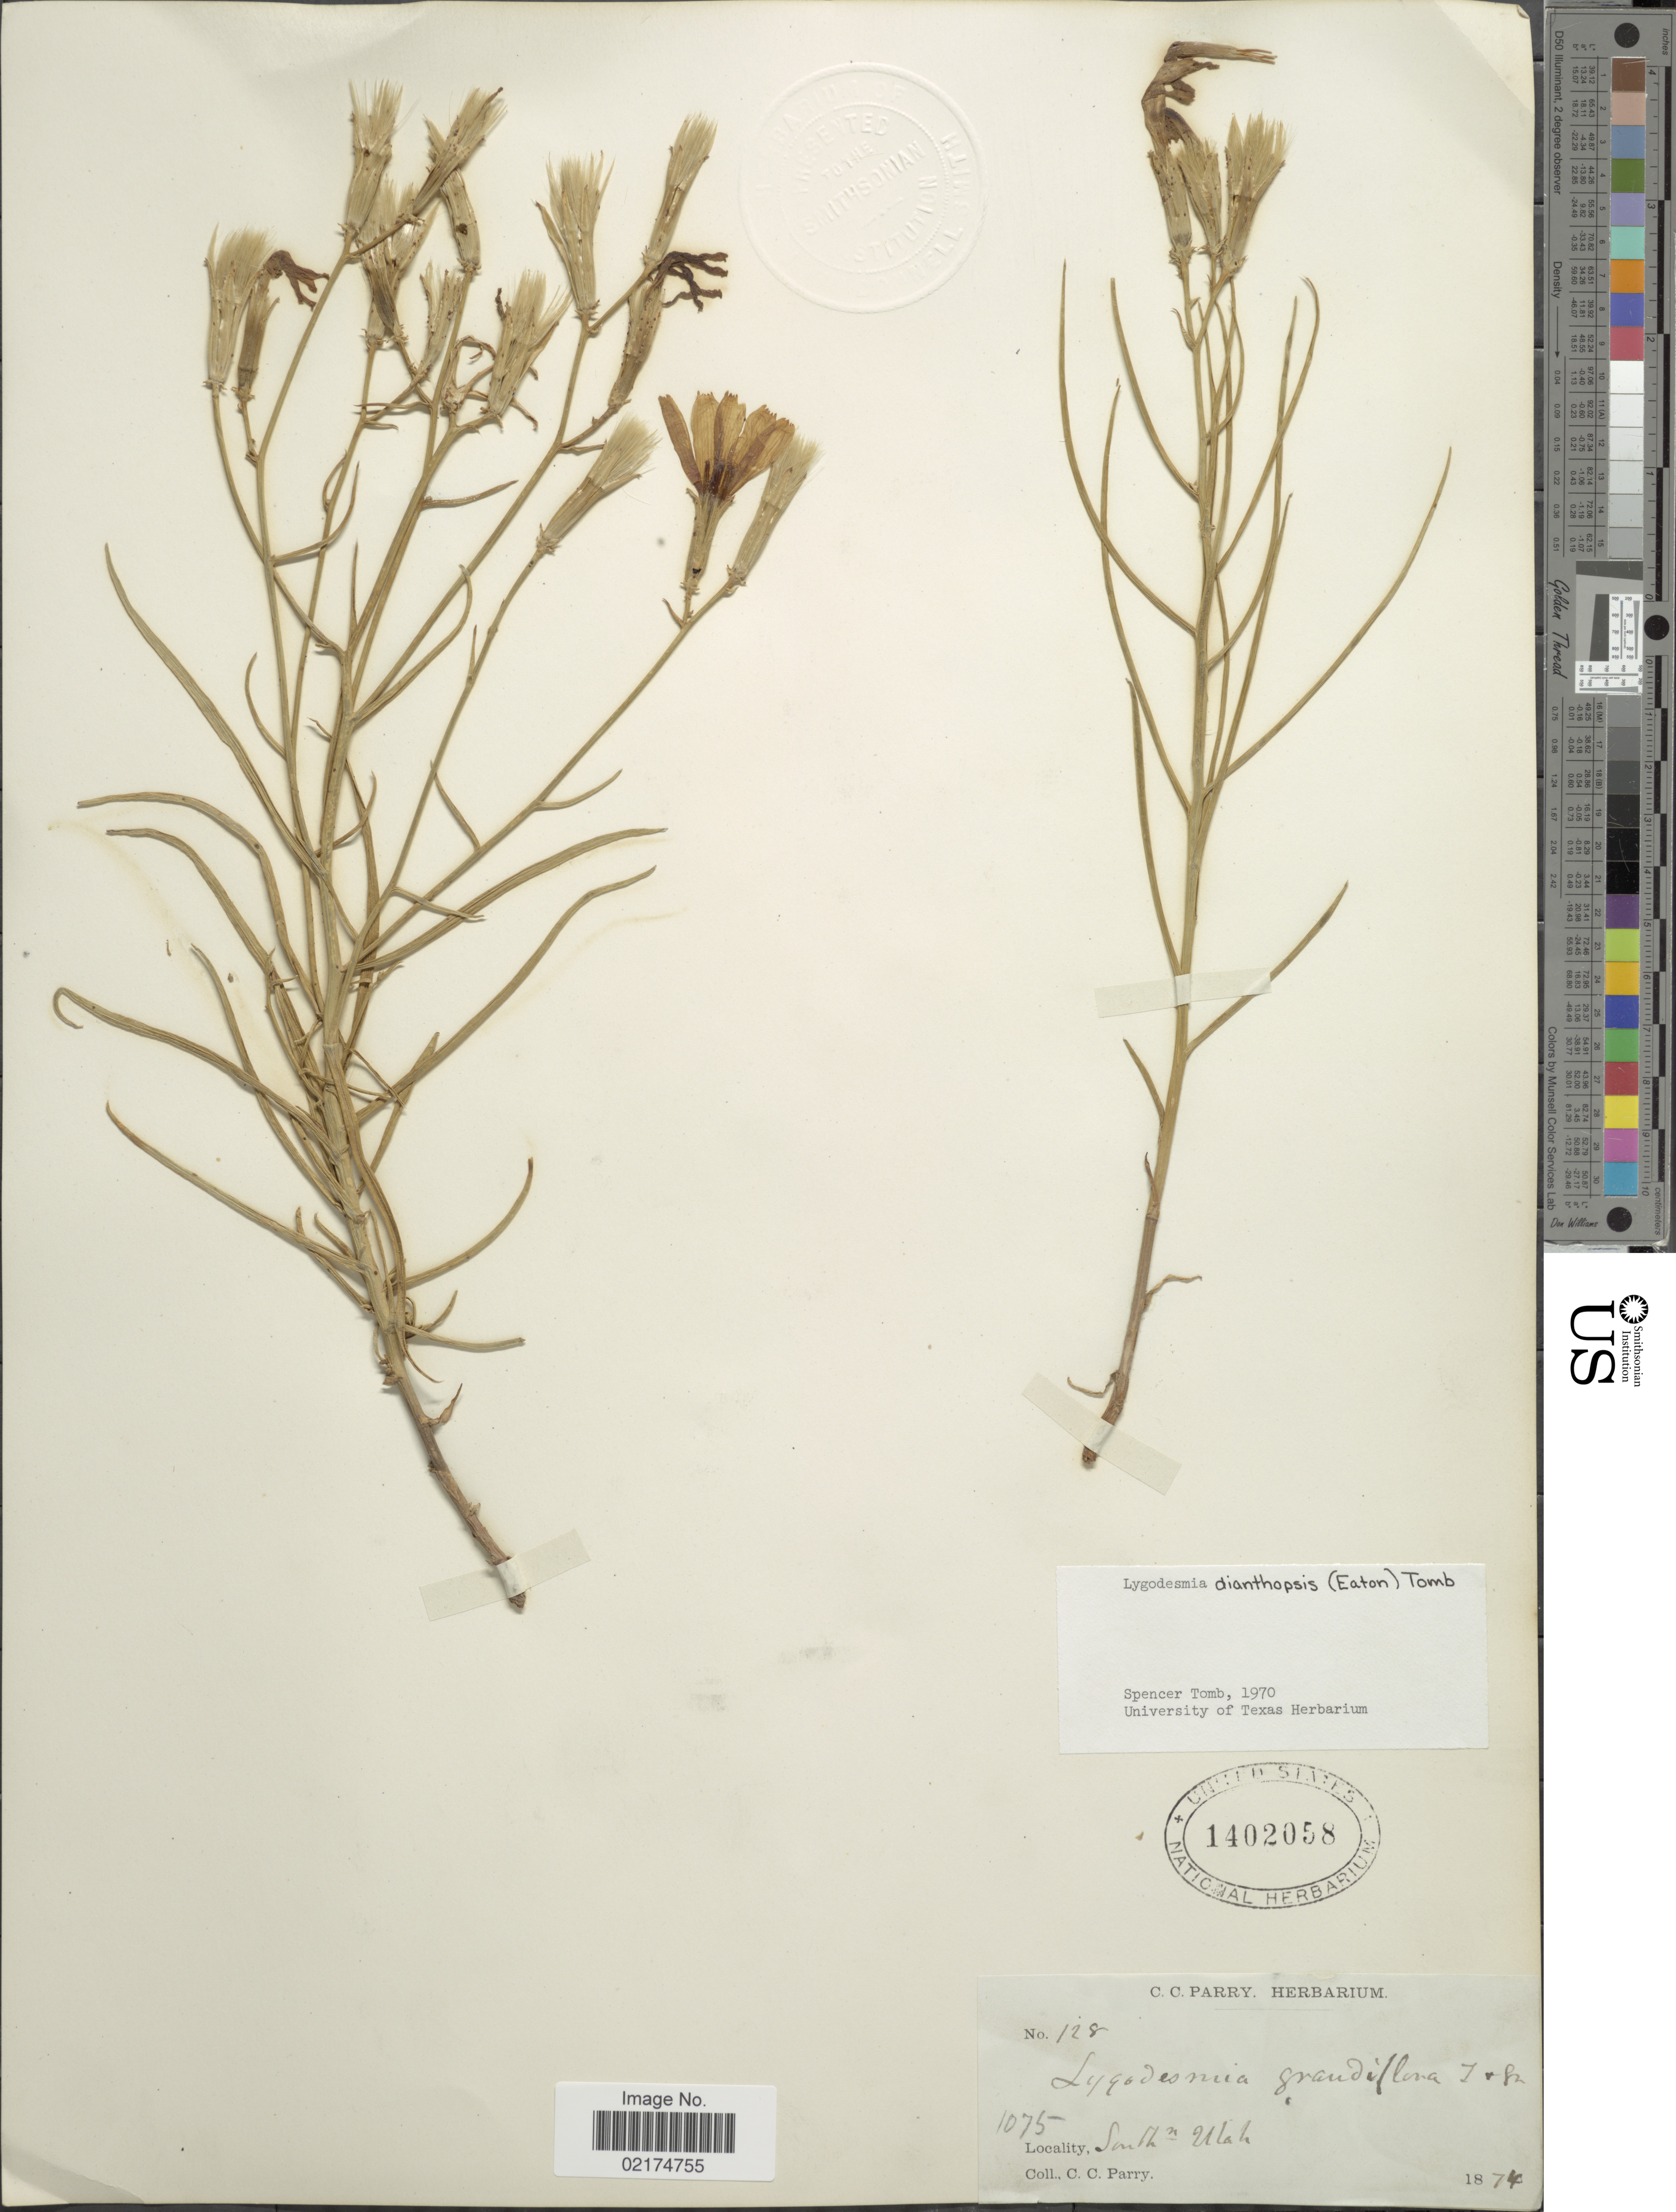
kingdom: Plantae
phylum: Tracheophyta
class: Magnoliopsida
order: Asterales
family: Asteraceae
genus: Lygodesmia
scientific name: Lygodesmia grandiflora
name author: Torr. & A. Gray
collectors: C. C. Parry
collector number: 128/1075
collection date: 1874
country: United States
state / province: Utah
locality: South Utah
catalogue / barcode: US 1402058